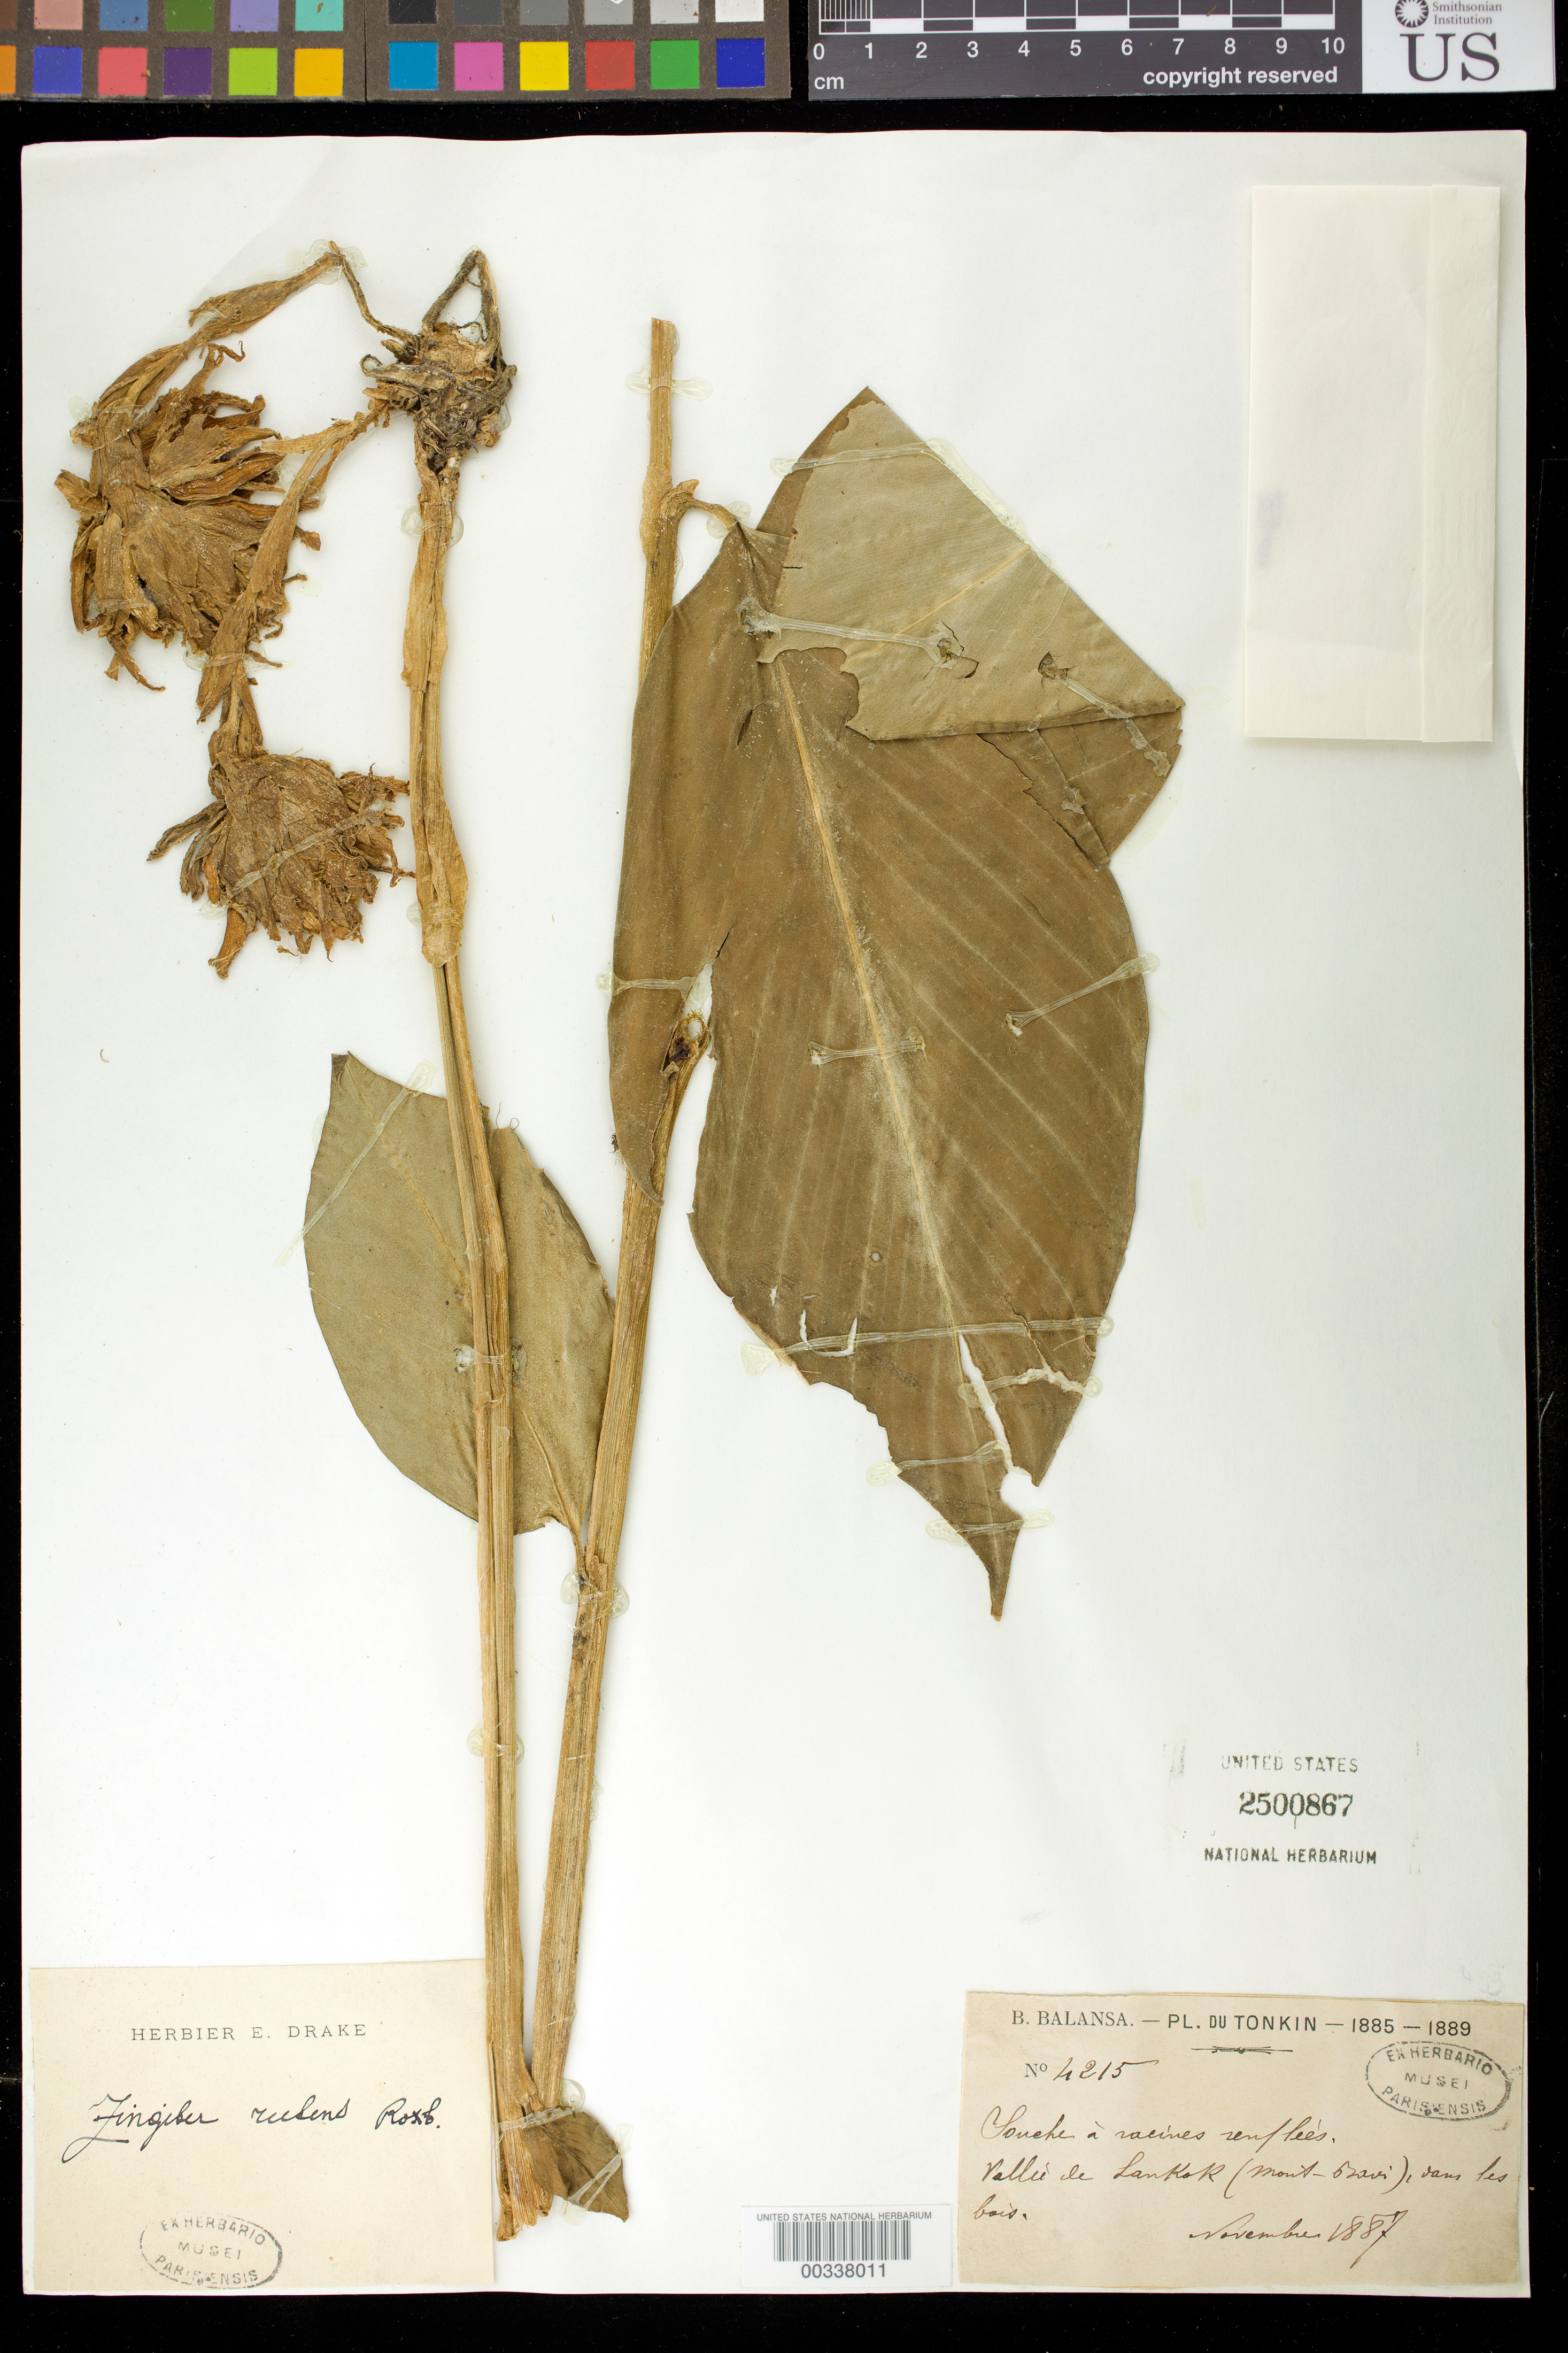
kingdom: Plantae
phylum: Tracheophyta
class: Liliopsida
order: Zingiberales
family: Zingiberaceae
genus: Zingiber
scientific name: Zingiber rubens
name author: Roxb.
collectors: B. Balansa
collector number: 4215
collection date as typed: Nov 1887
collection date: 1887-11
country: Vietnam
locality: Pl. du tonkin, vallee de lankok (mont-bravi)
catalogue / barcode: US 2500867